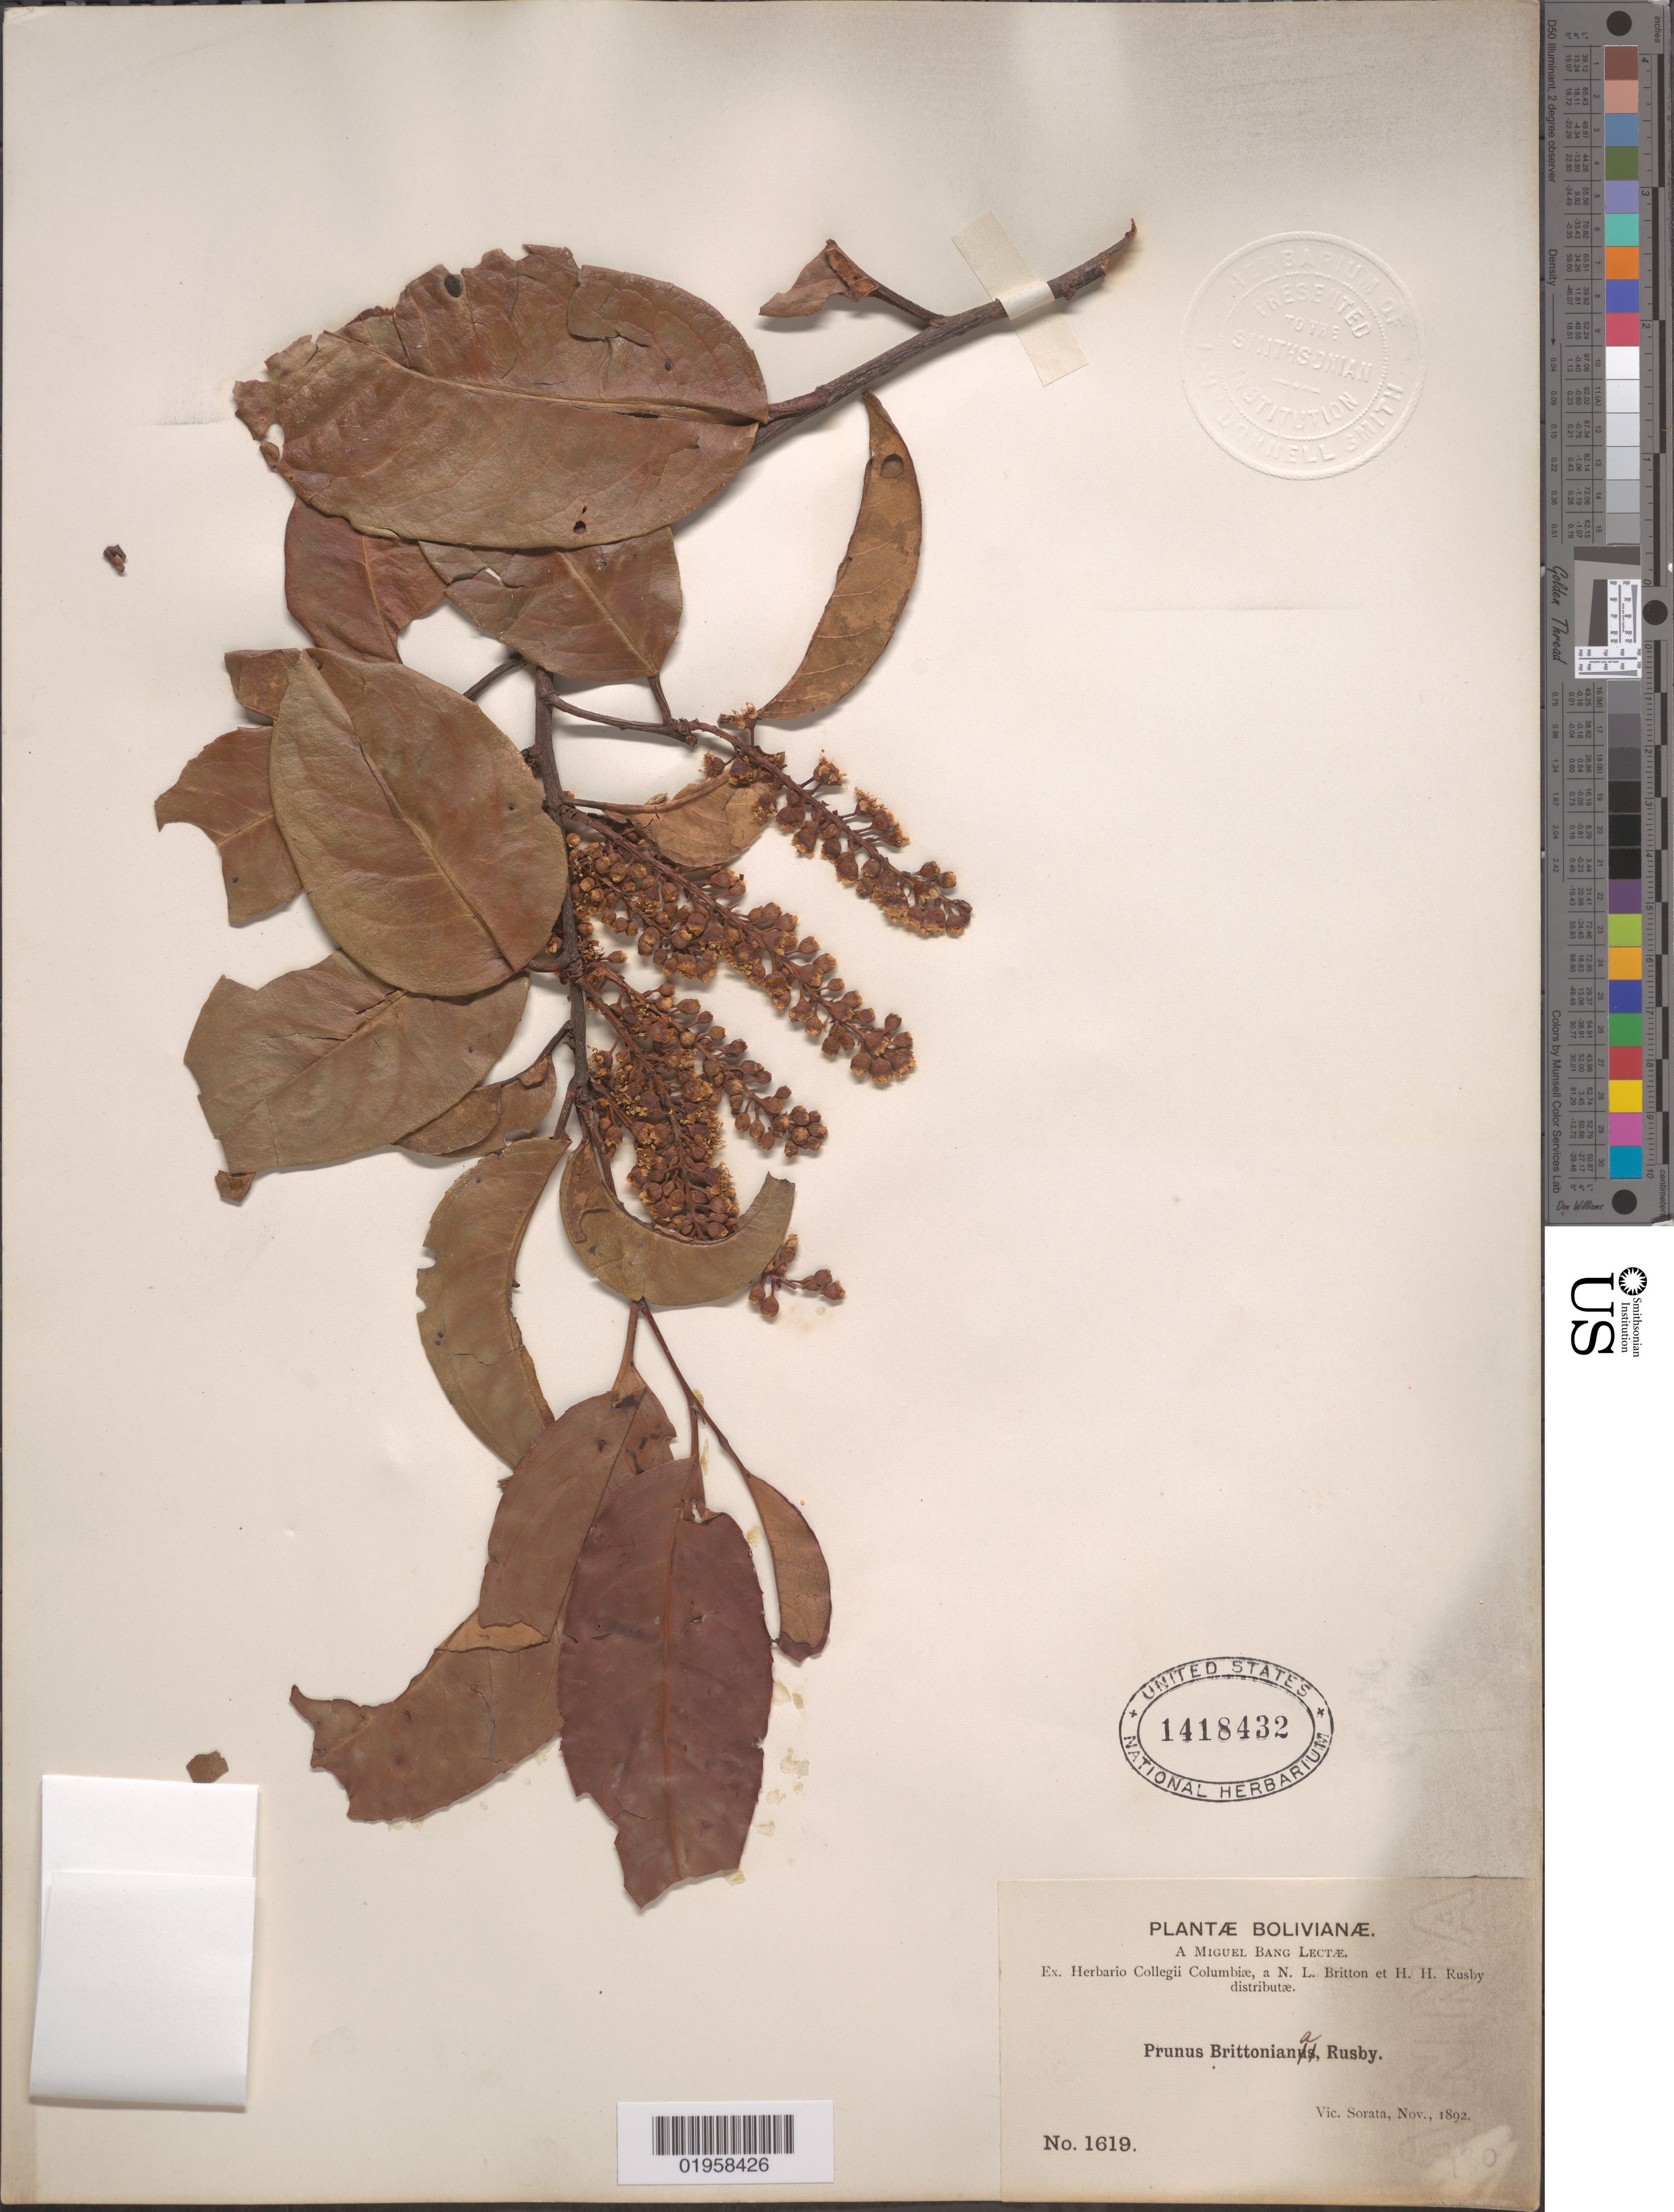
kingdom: Plantae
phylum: Tracheophyta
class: Magnoliopsida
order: Rosales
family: Rosaceae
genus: Prunus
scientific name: Prunus brittoniana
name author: Rusby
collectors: M. Bang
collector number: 1619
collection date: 1892-11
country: Bolivia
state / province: La Paz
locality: Sorata, vicinity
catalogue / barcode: US 1418432